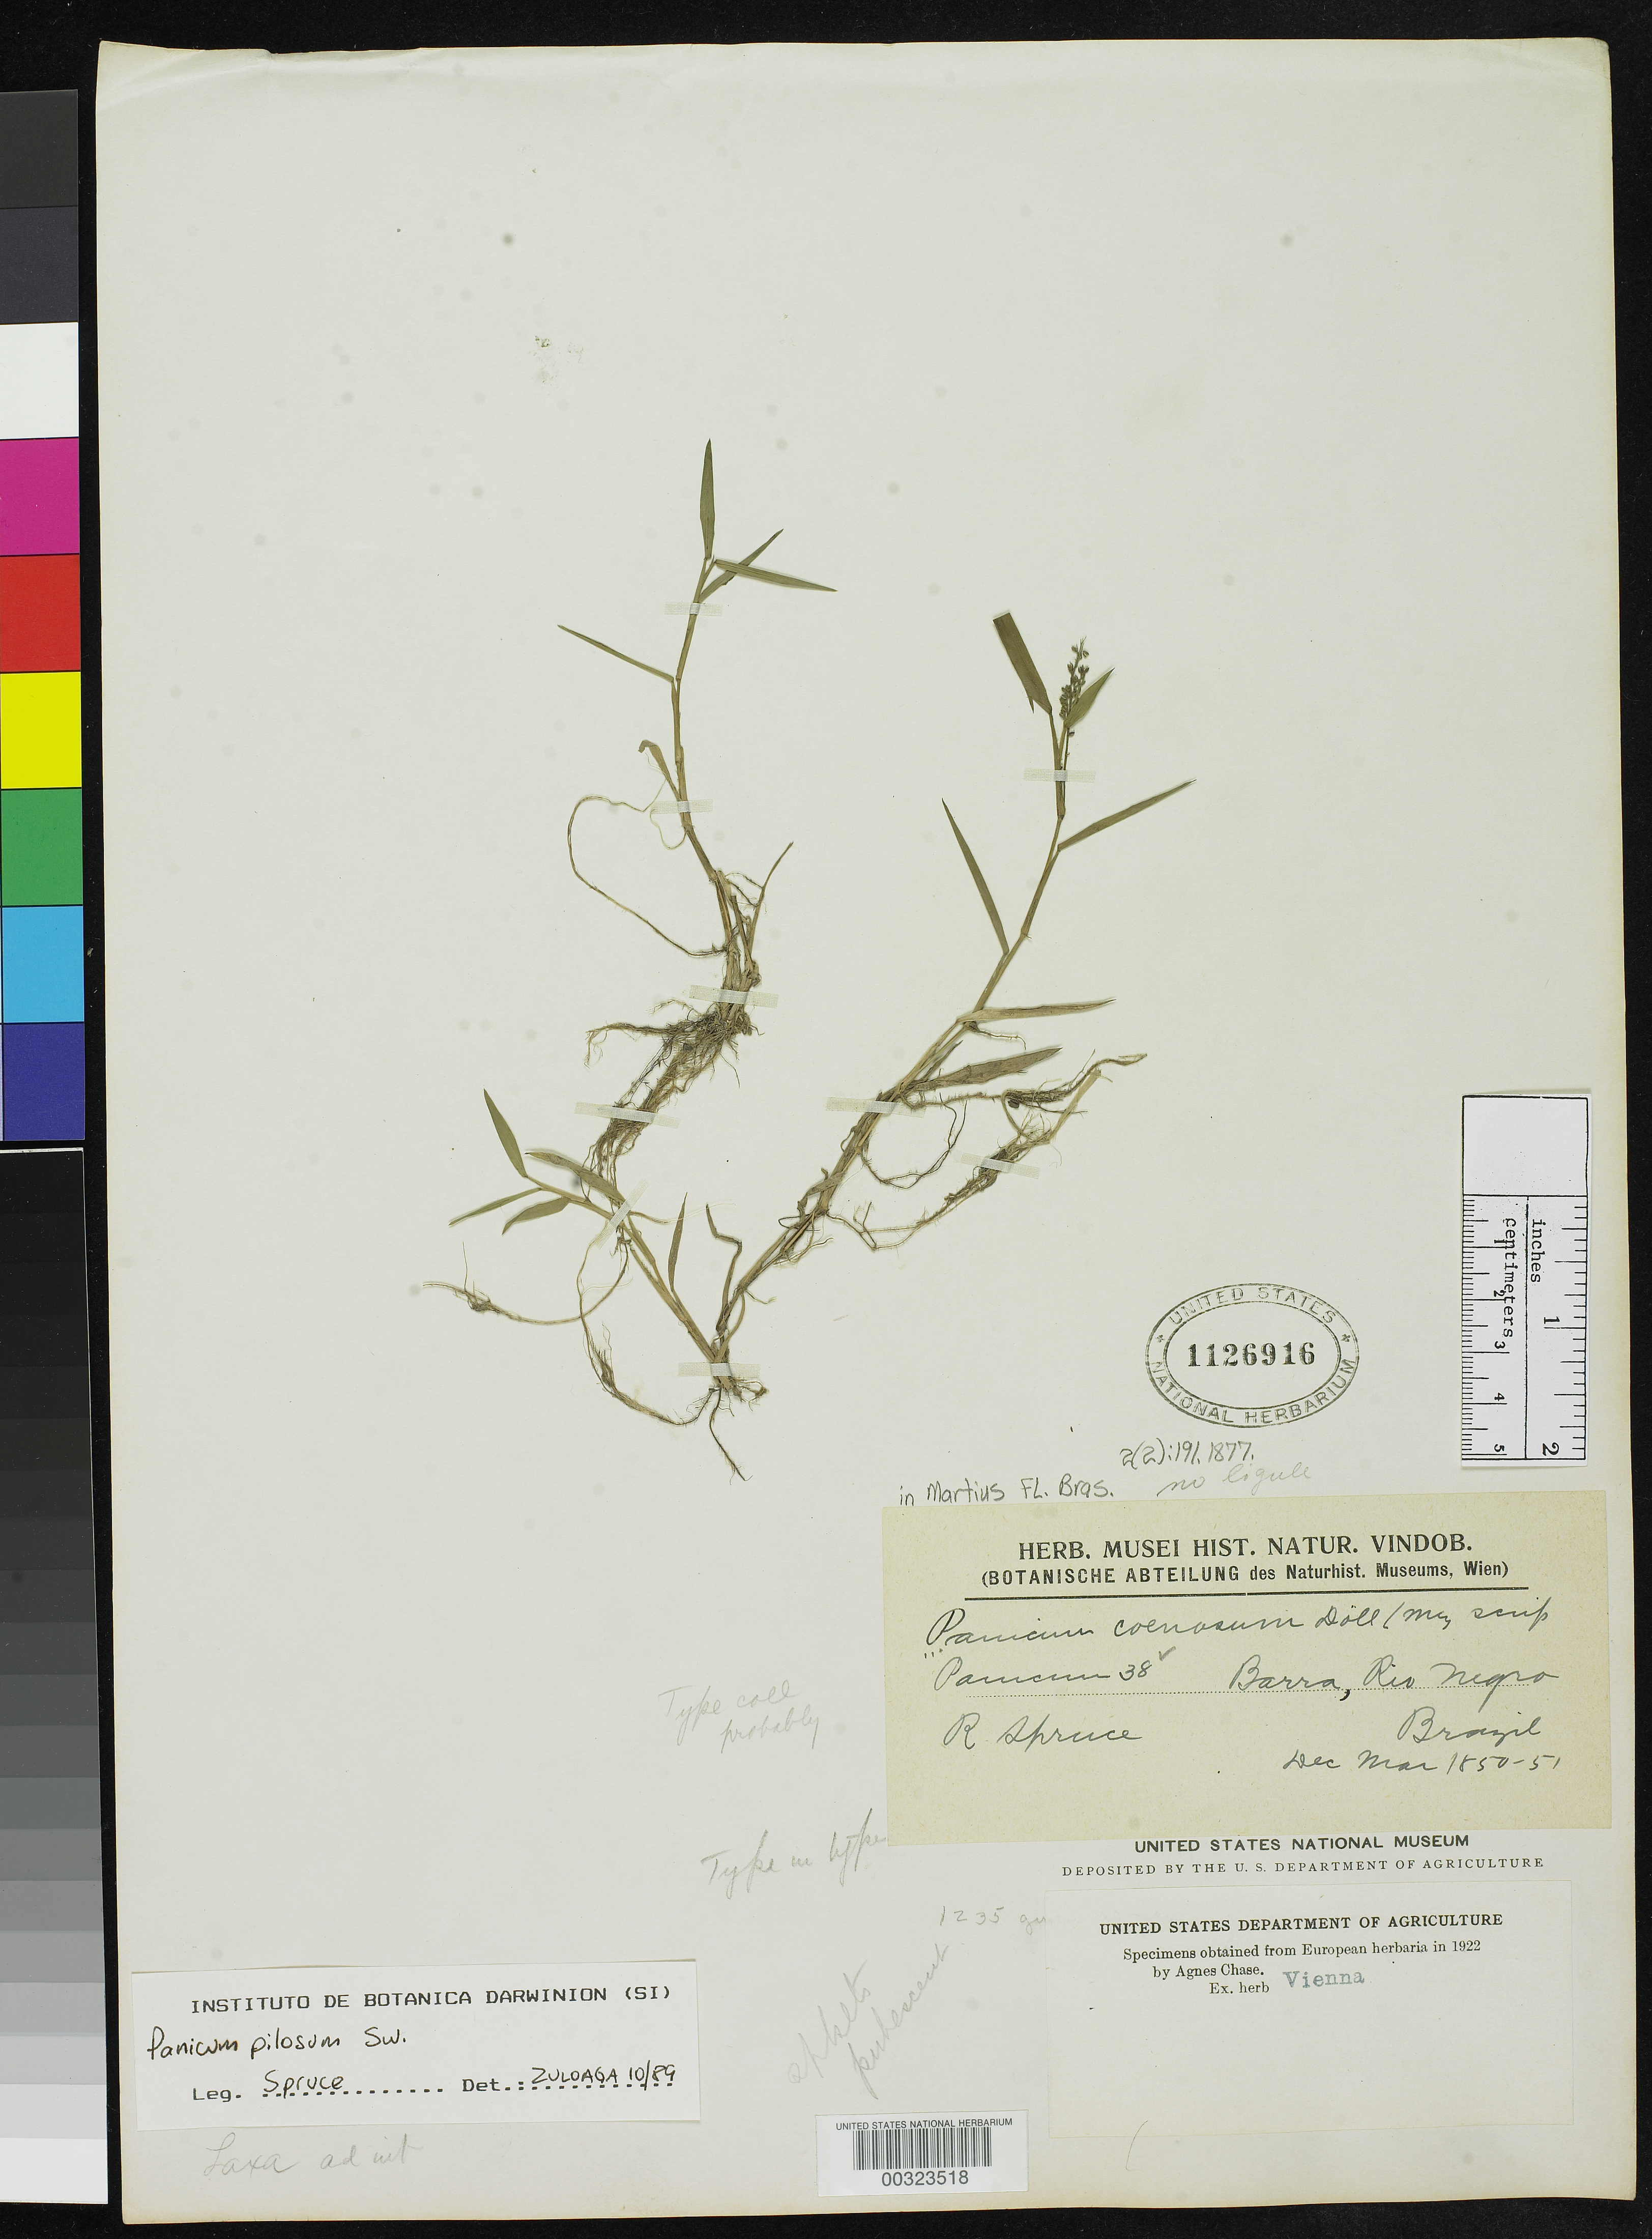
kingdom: Plantae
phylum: Tracheophyta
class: Liliopsida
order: Poales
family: Poaceae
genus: Panicum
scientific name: Panicum coenosum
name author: Döll in Mart.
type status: Type Collection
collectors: R. Spruce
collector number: Panicum 38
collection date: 1850-12/1851-03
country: Brazil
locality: Barra, Rio Negro.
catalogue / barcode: US 1126916